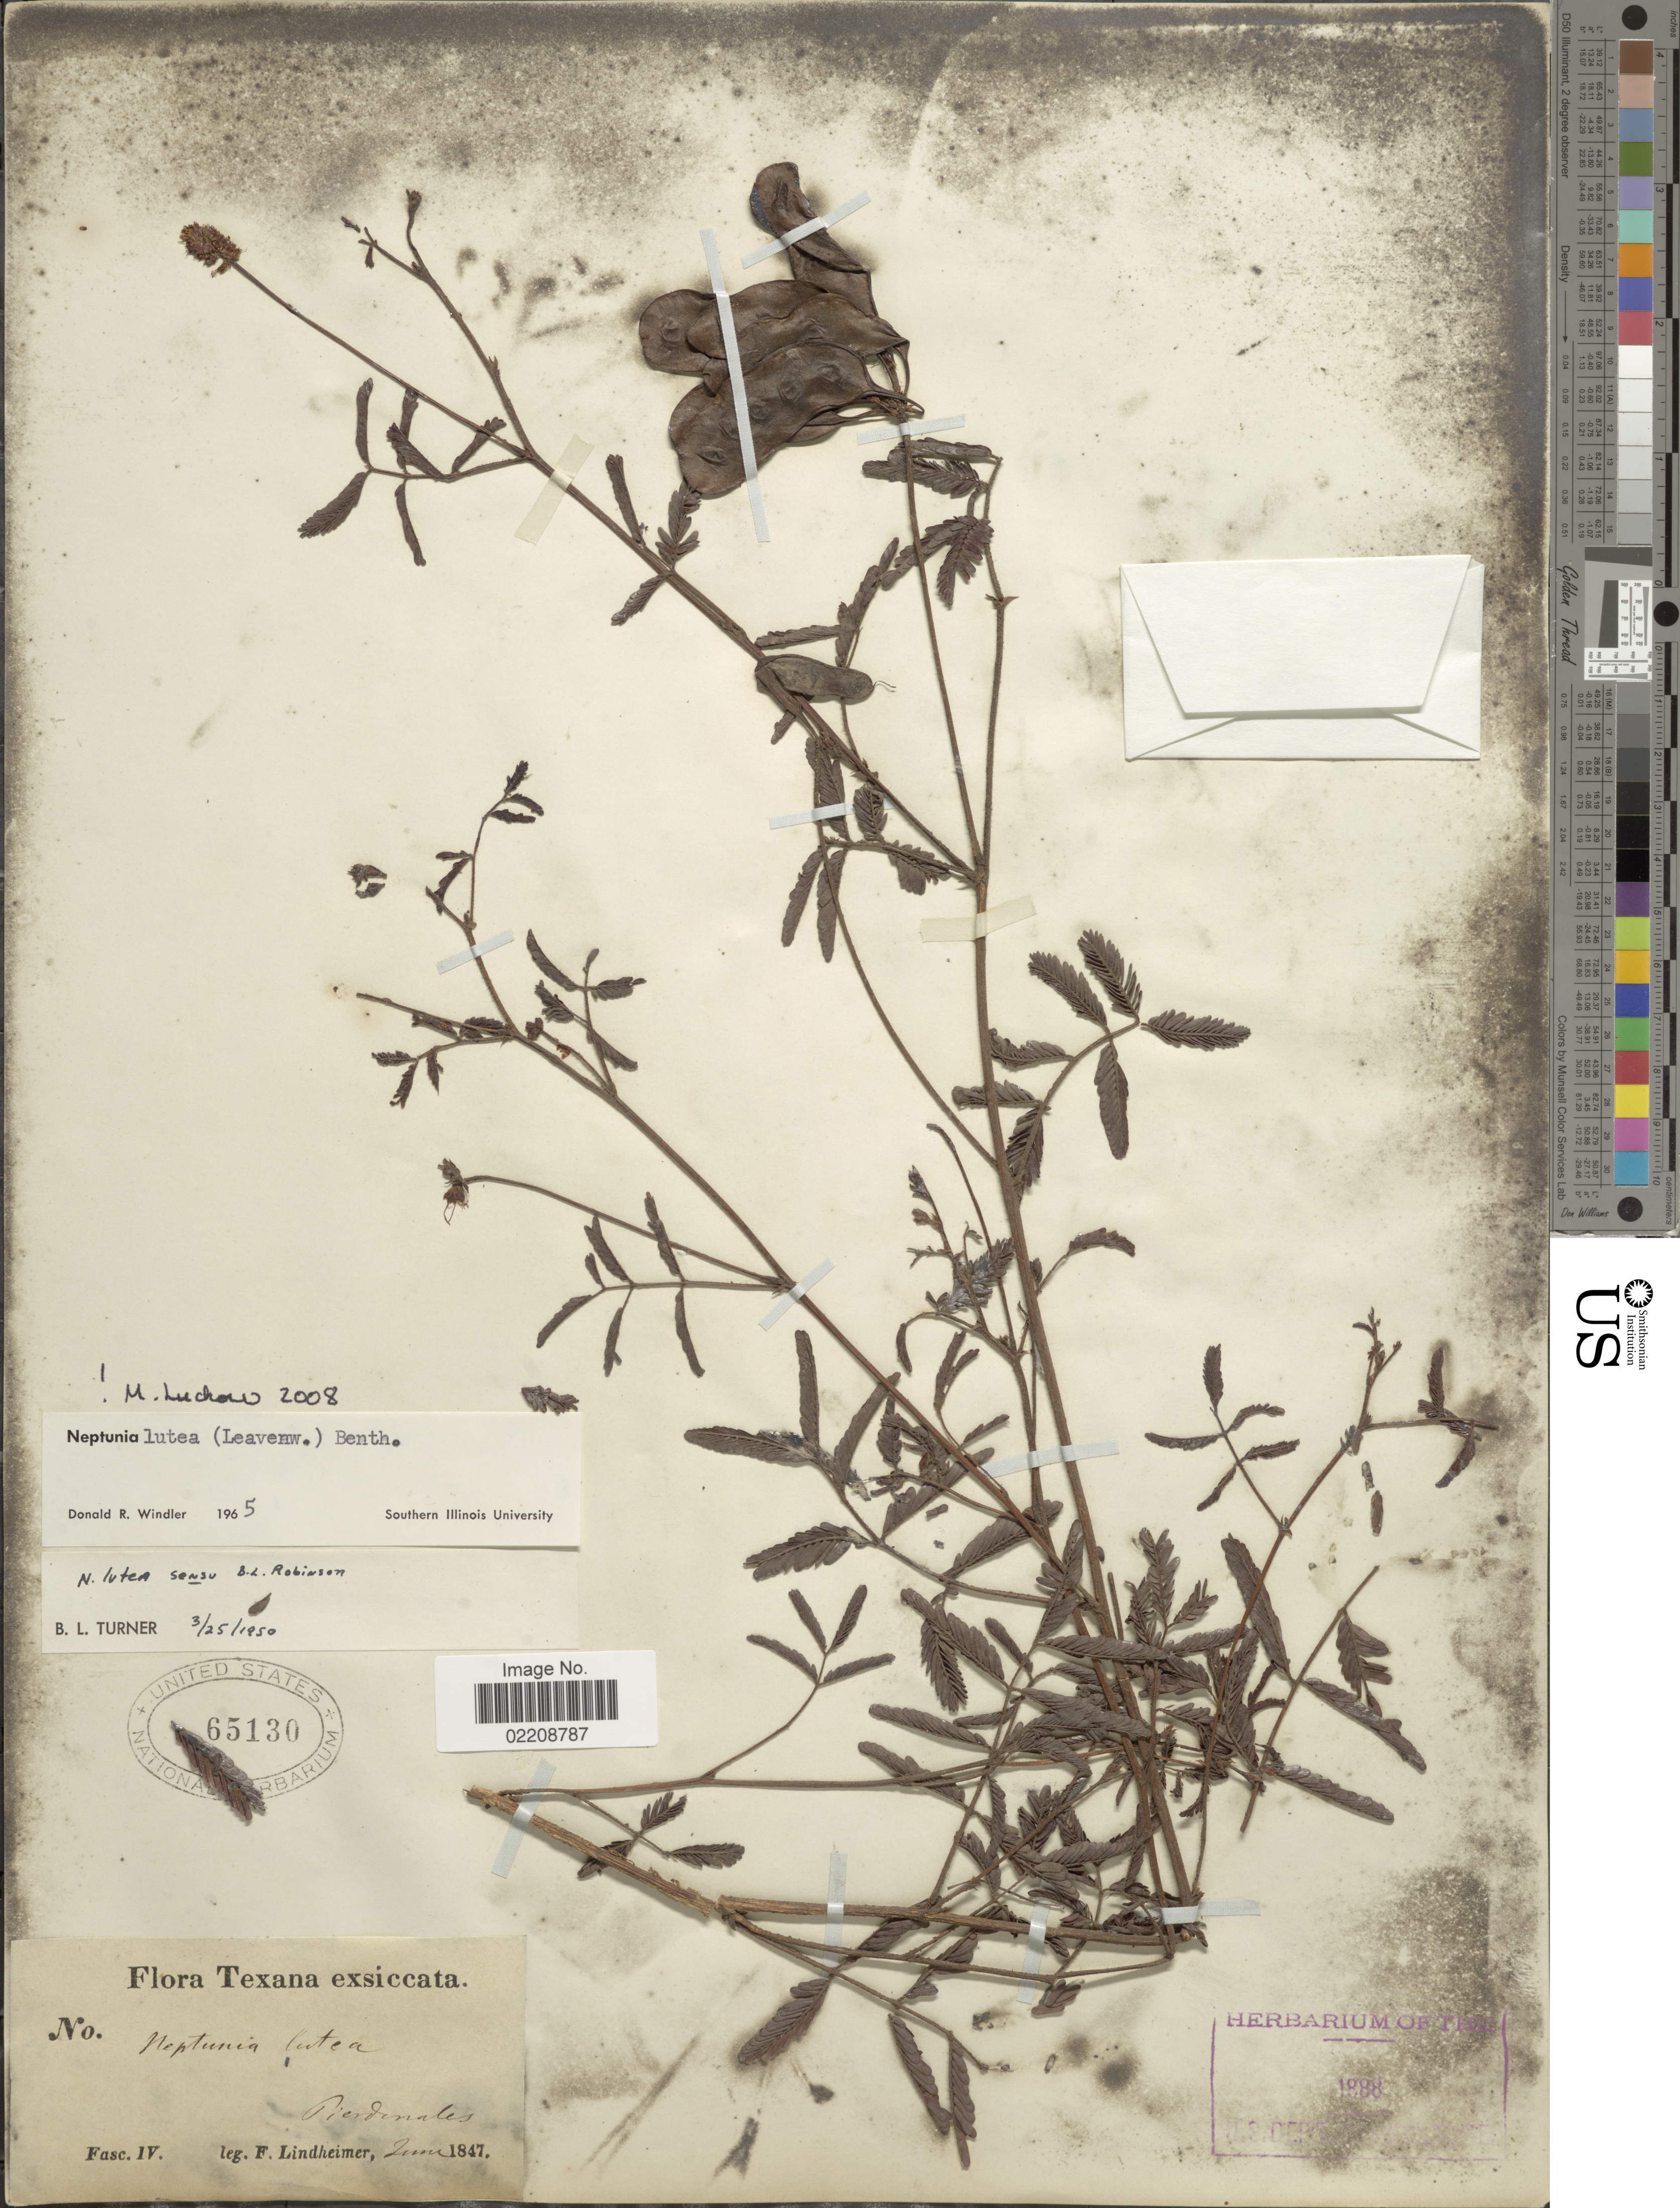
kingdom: Plantae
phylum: Tracheophyta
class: Magnoliopsida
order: Fabales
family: Fabaceae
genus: Neptunia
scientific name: Neptunia lutea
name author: (Leavenw.) Benth.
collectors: F. Lindheimer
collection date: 1847-06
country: United States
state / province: Texas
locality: Pierdenales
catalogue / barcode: US 65130